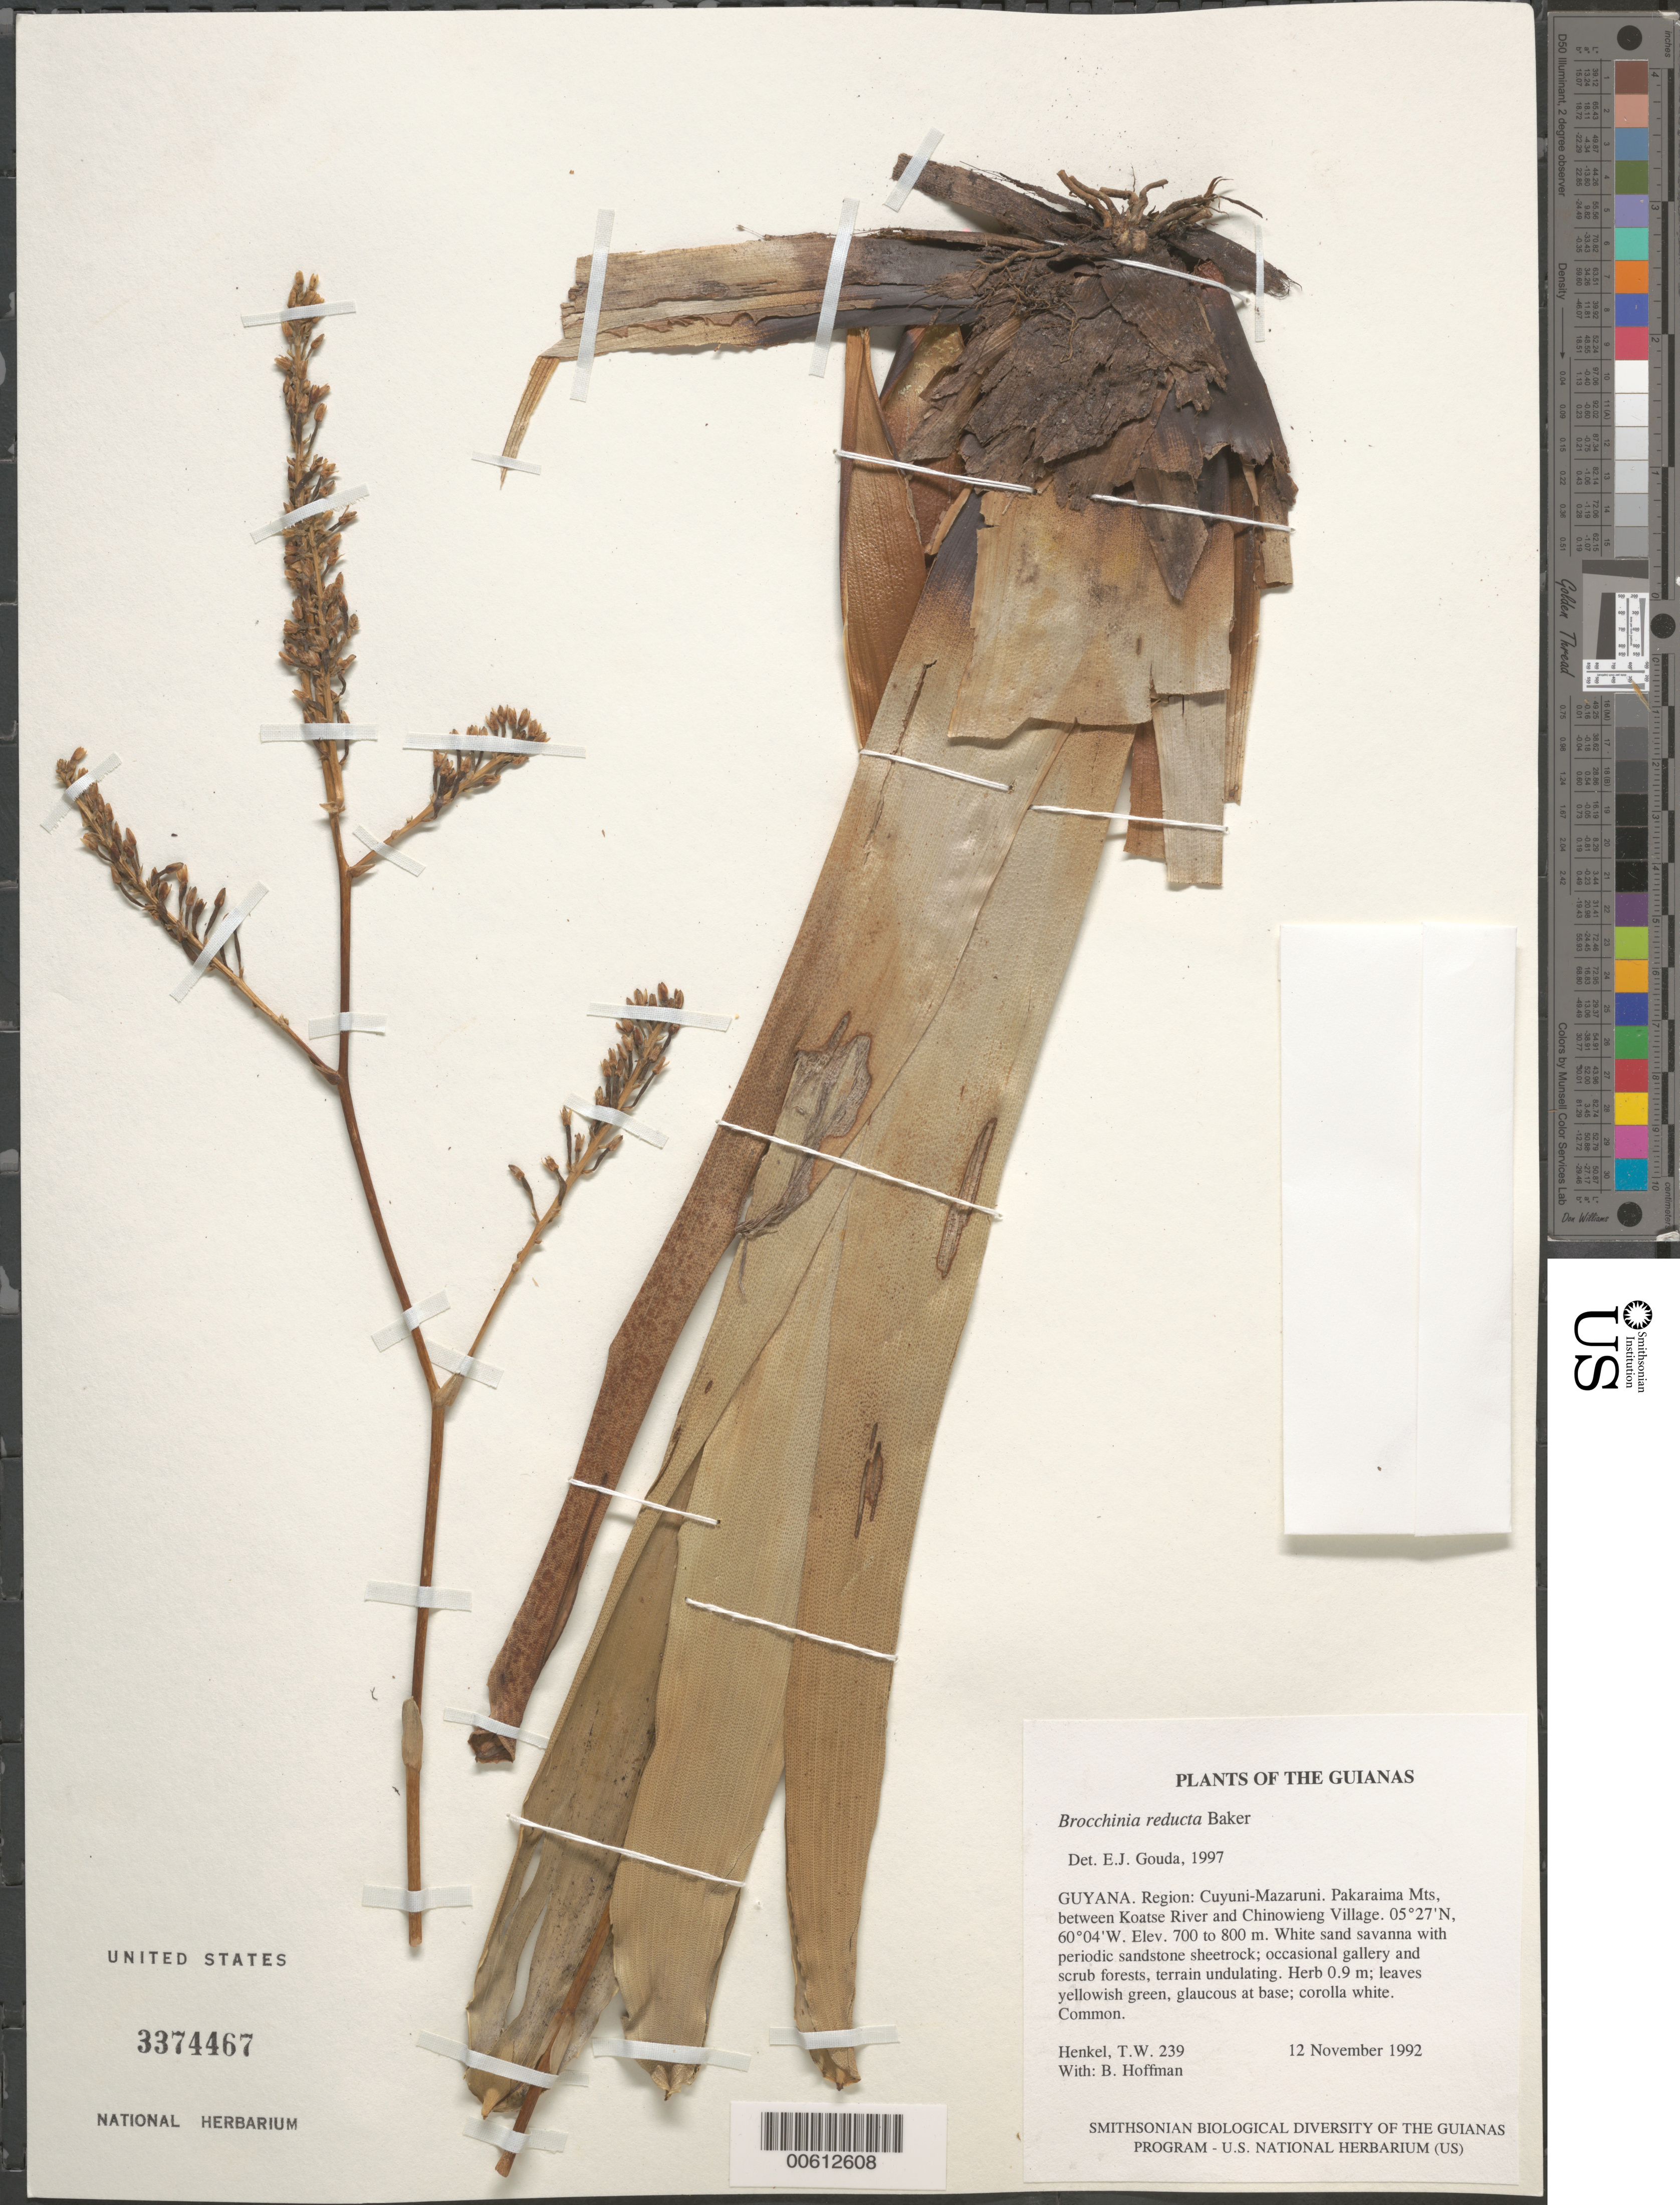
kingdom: Plantae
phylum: Tracheophyta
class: Liliopsida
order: Poales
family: Bromeliaceae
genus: Brocchinia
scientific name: Brocchinia reducta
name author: Baker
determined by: Gouda, E. J.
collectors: T. Henkel & B. Hoffman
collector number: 239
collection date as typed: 12 November 1992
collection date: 1992-11-12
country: Guyana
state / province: Cuyuni-Mazaruni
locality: Pakaraima Mts, between Koatse River and Chinowieng Village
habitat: White sand savanna with periodic sandstone sheetrock; occasional gallery and scrub forests, terrain undulating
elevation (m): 700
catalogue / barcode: US 3374467